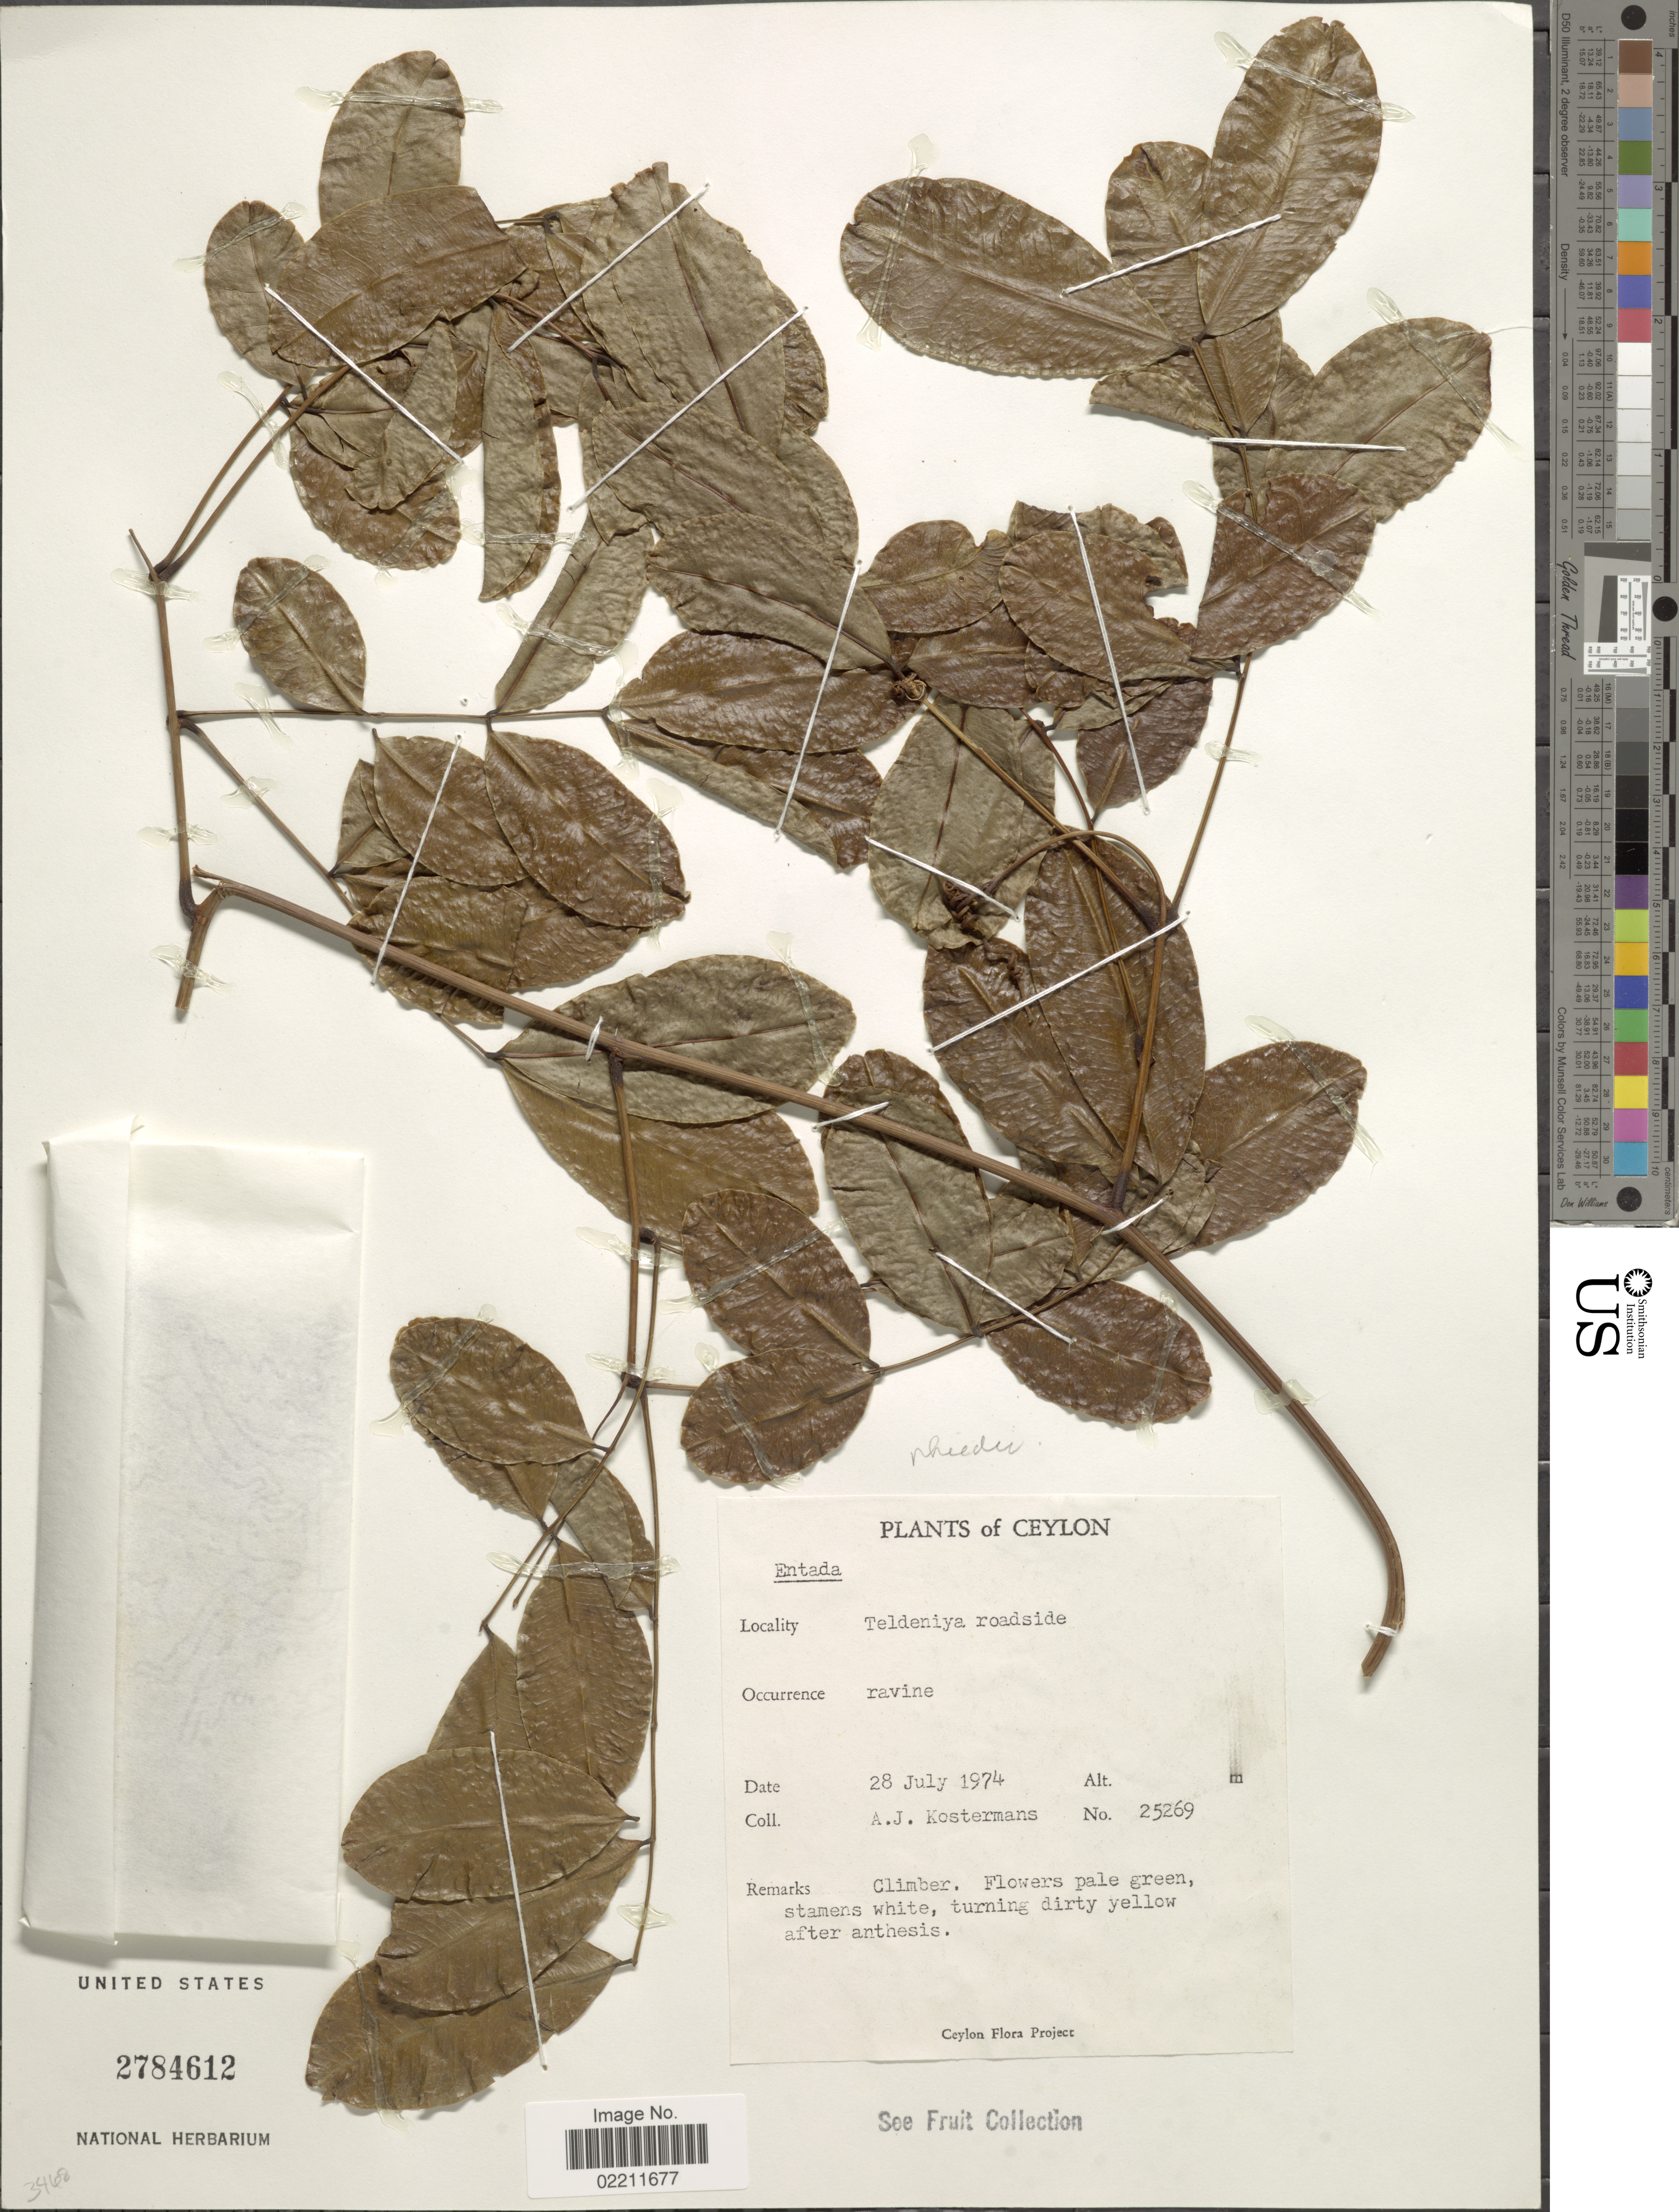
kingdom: Plantae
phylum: Tracheophyta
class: Magnoliopsida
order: Fabales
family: Fabaceae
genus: Entada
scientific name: Entada rheedei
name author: Spreng.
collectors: A. J. G. Kostermans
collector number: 25269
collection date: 1974-07-28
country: Sri Lanka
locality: Ceylon. Teldeniya roadside. Ravine.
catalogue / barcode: US 2784612